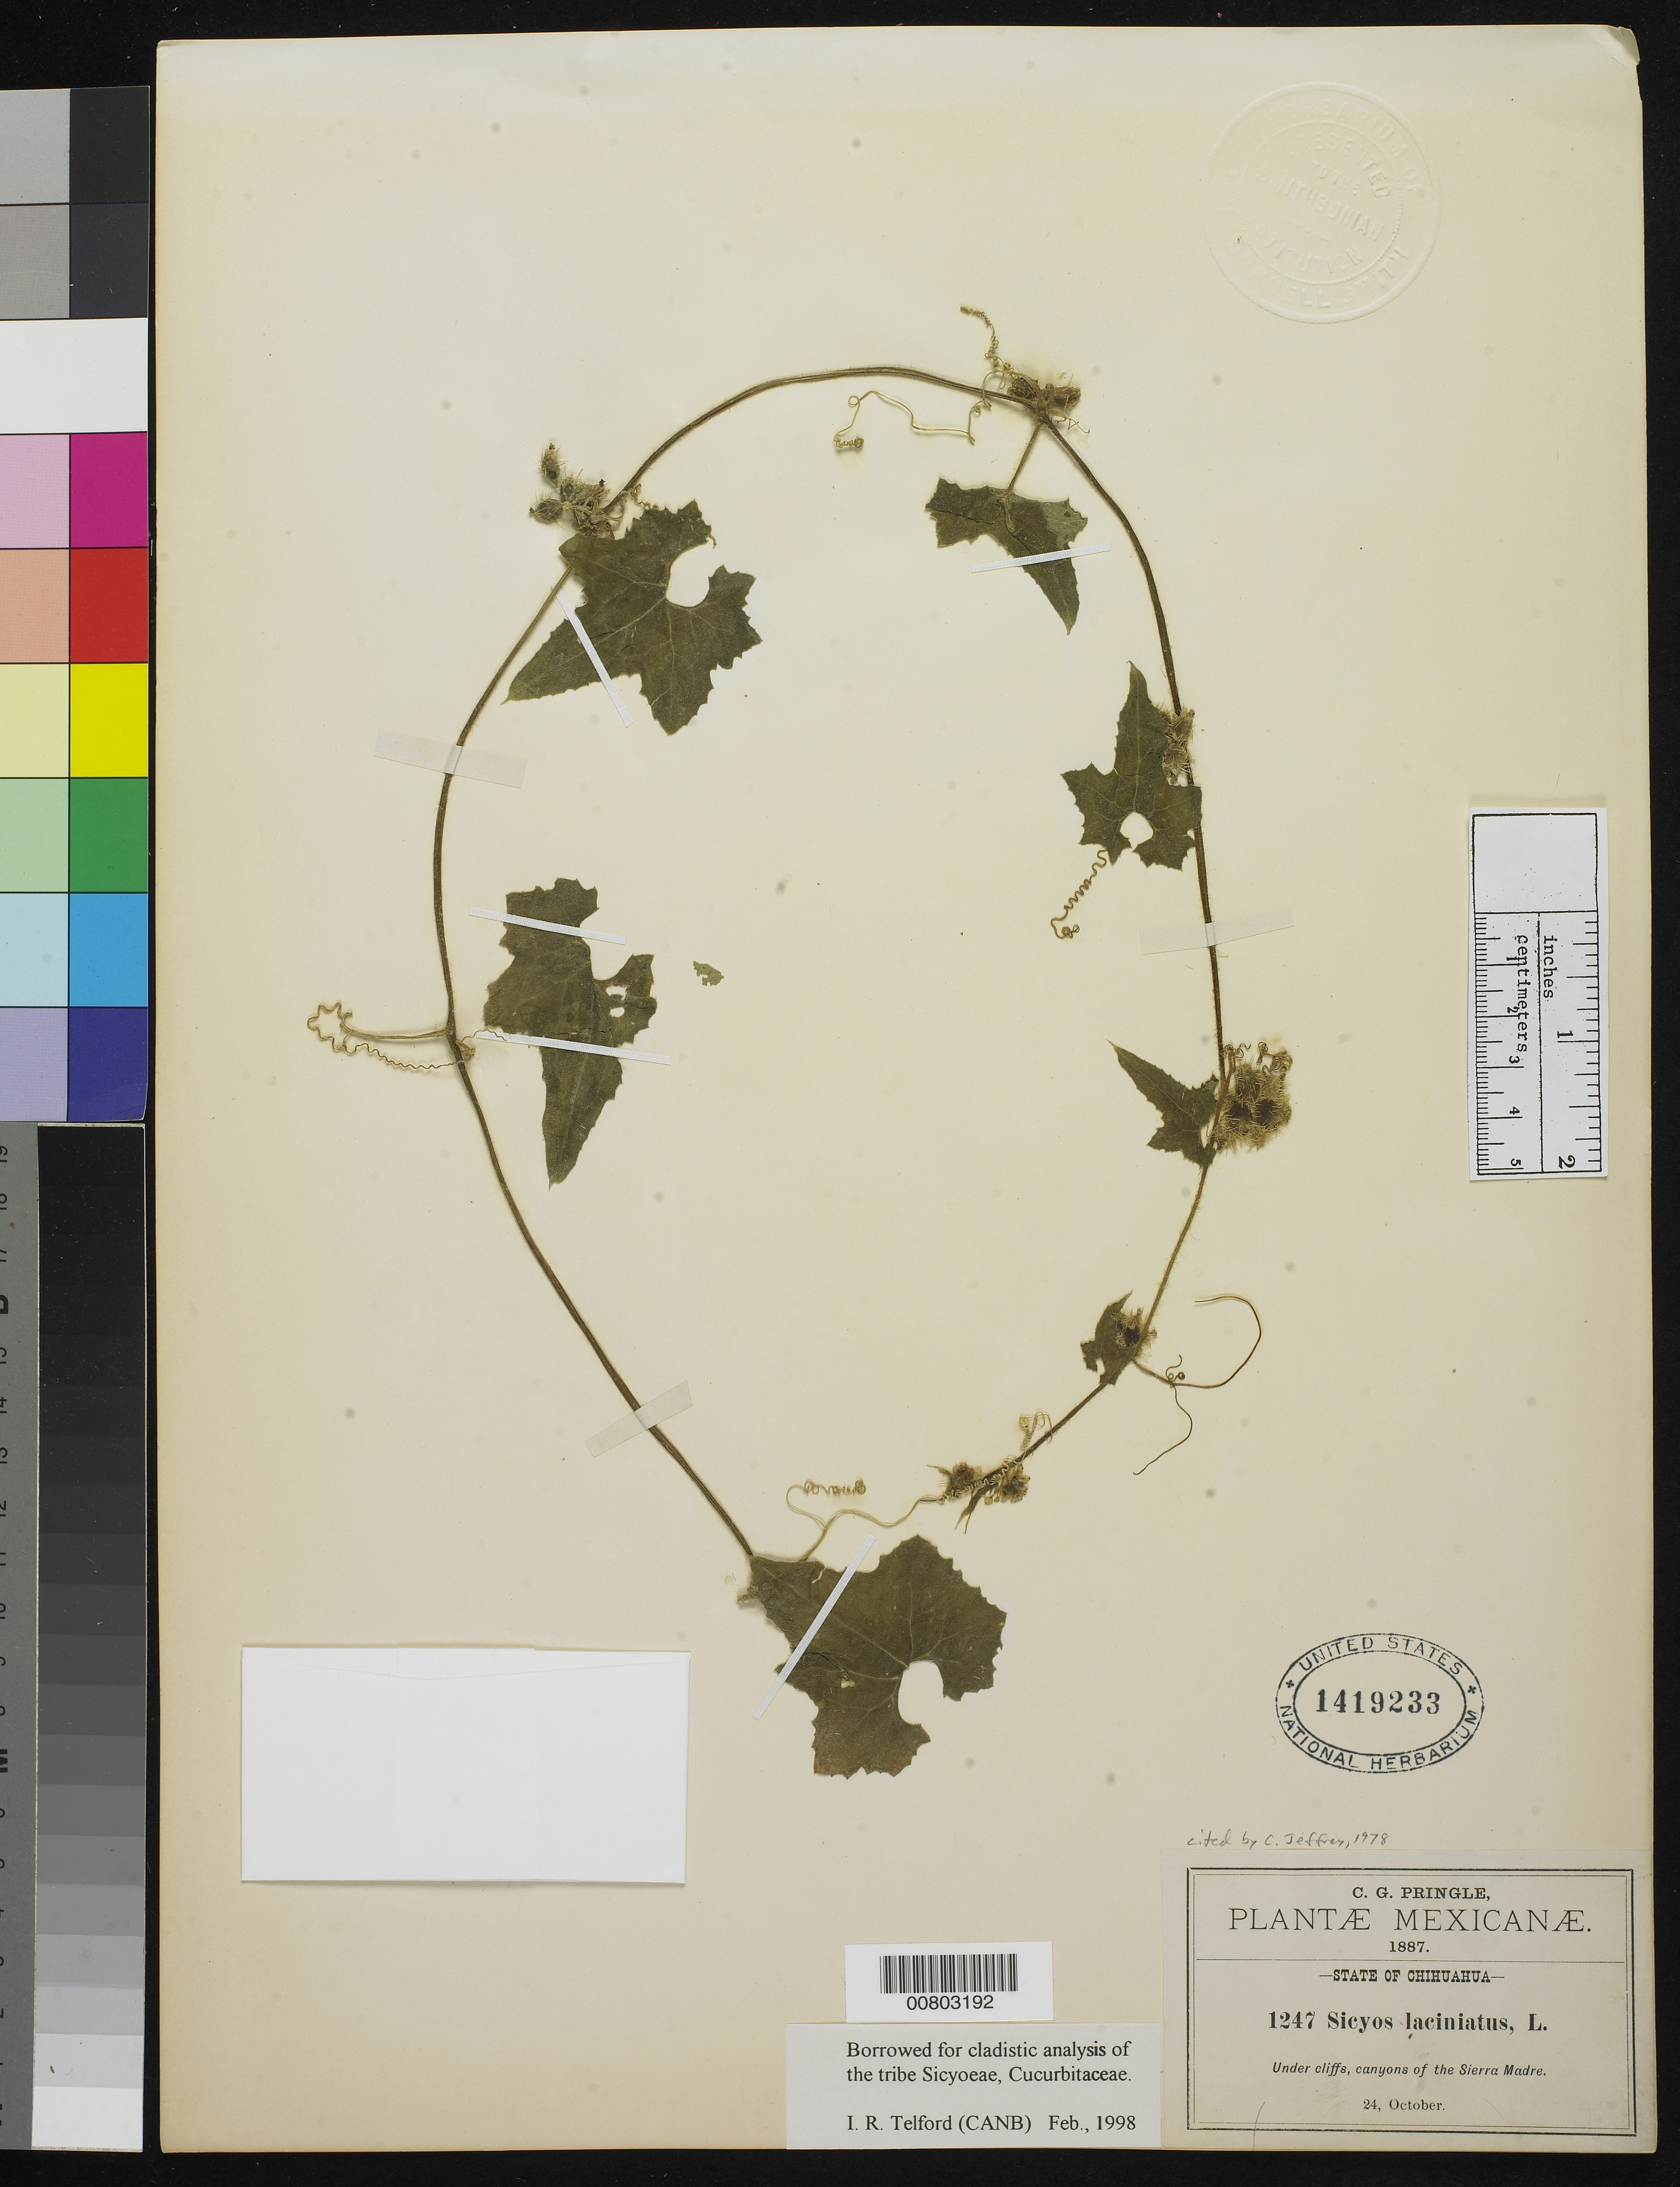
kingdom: Plantae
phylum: Tracheophyta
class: Magnoliopsida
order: Cucurbitales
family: Cucurbitaceae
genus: Sicyos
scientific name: Sicyos laciniatus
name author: L.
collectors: C. G. Pringle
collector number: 1247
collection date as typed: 24 Oct 1887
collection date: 1887-10-24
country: Mexico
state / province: Chihuahua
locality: Canyons of the Sierra Madre, Chihuahua.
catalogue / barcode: US 1419233